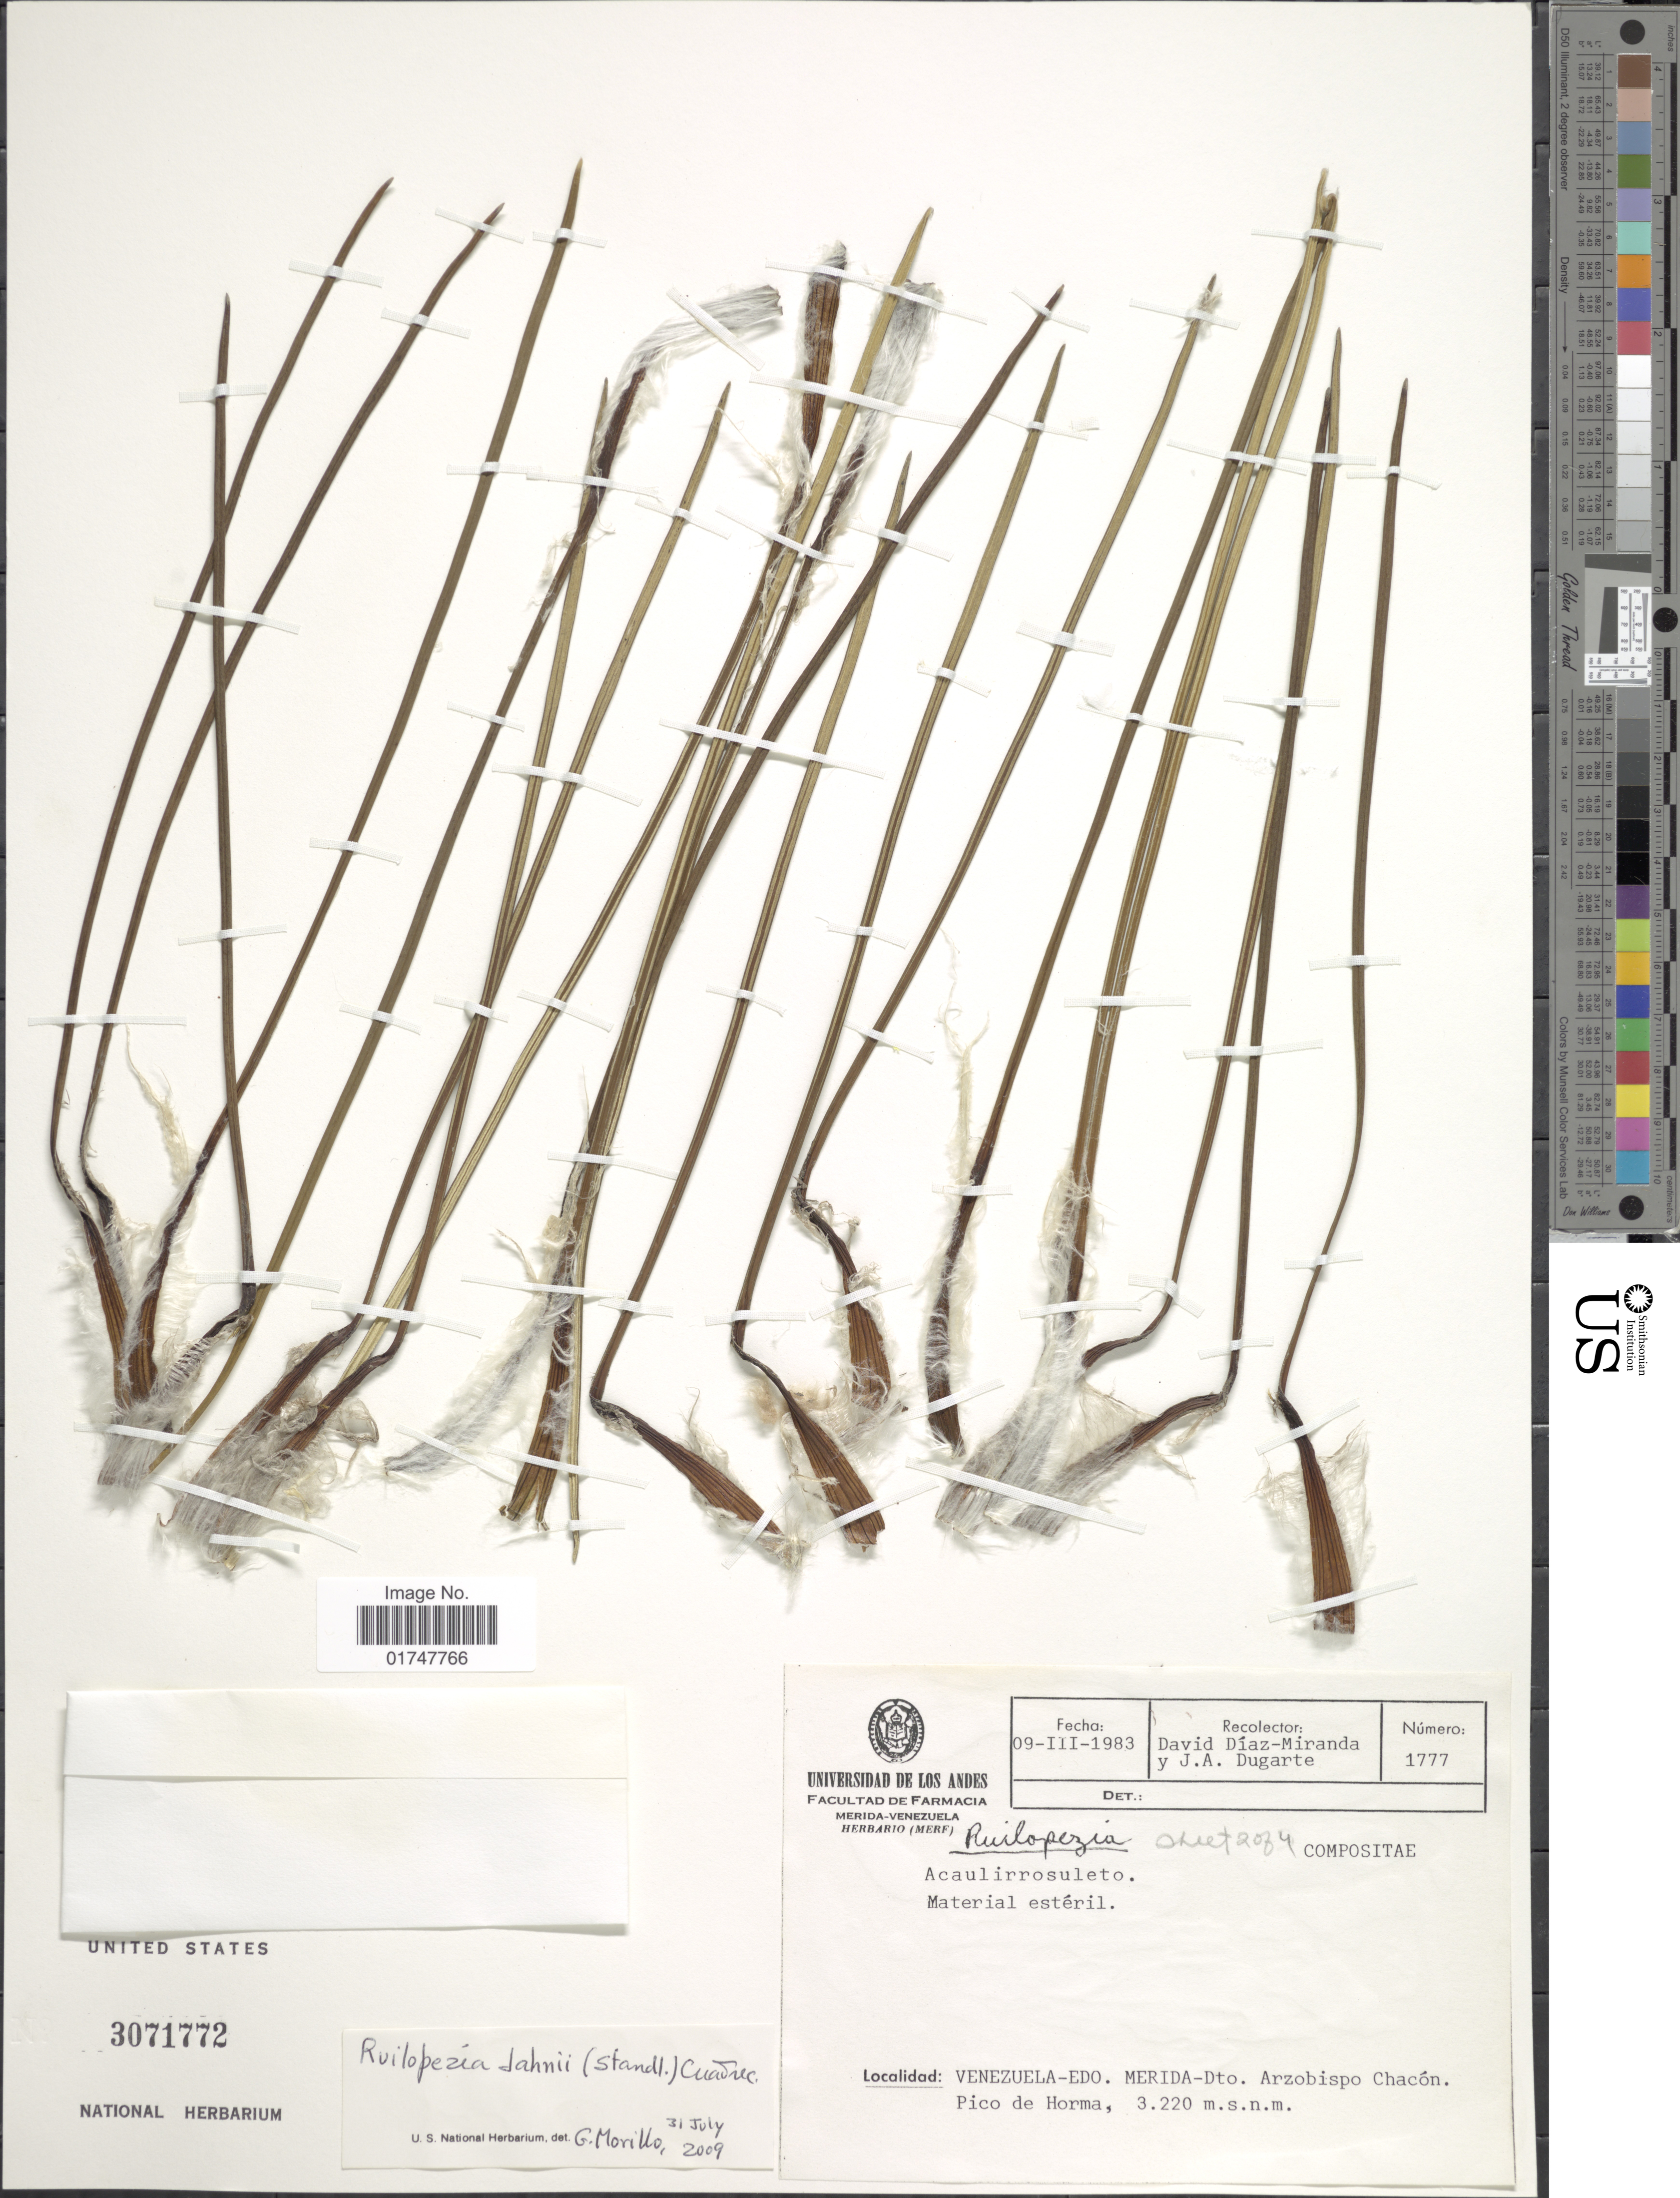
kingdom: Plantae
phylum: Tracheophyta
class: Magnoliopsida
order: Asterales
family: Asteraceae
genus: Ruilopezia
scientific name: Ruilopezia jahnii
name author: (Standl.) Cuatrec.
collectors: D. Diaz-Miranda & J. Dugarte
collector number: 1777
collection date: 1983-03-09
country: Venezuela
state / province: Mérida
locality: Dto. Arzobispo Chacón. Pico de Horma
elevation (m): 3220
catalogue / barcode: US 3071772